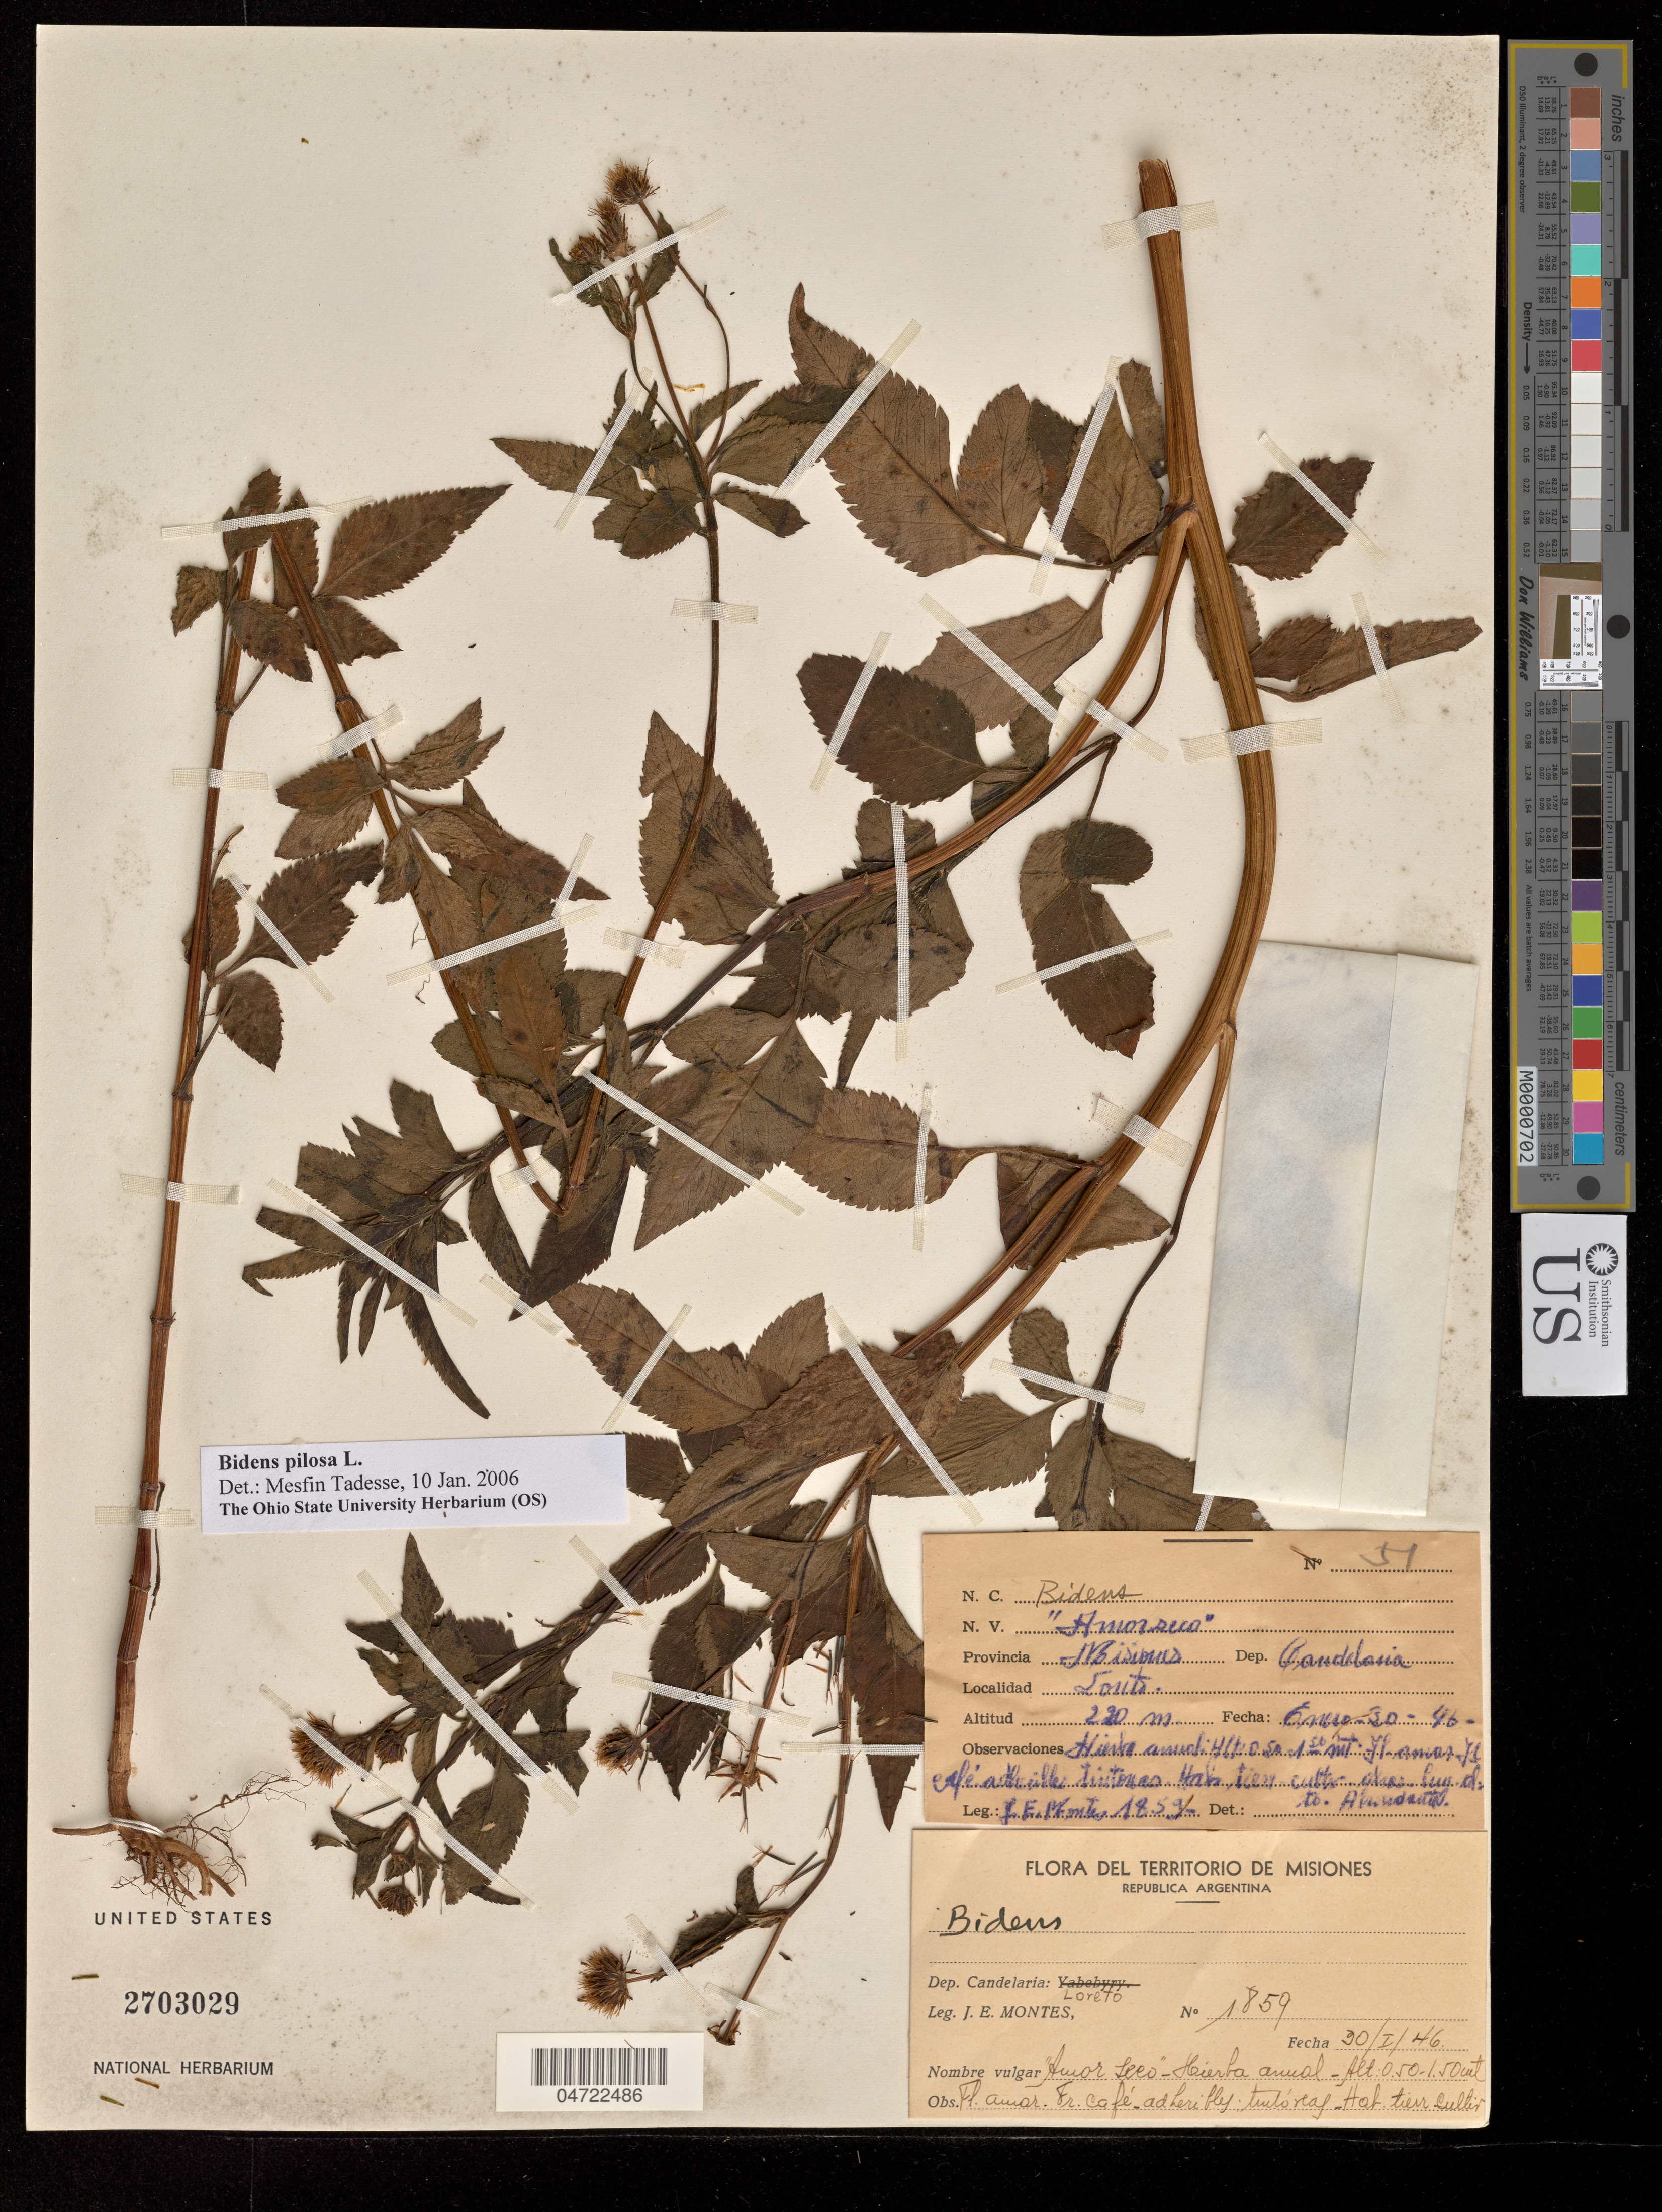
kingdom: Plantae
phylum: Tracheophyta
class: Magnoliopsida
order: Asterales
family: Asteraceae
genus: Bidens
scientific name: Bidens pilosa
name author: L.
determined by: Tadesse, M.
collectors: J. E. Montes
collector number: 1859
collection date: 1946-01-30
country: Argentina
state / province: Misiones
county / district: Candelaria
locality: Loreto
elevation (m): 220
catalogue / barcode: US 2703029